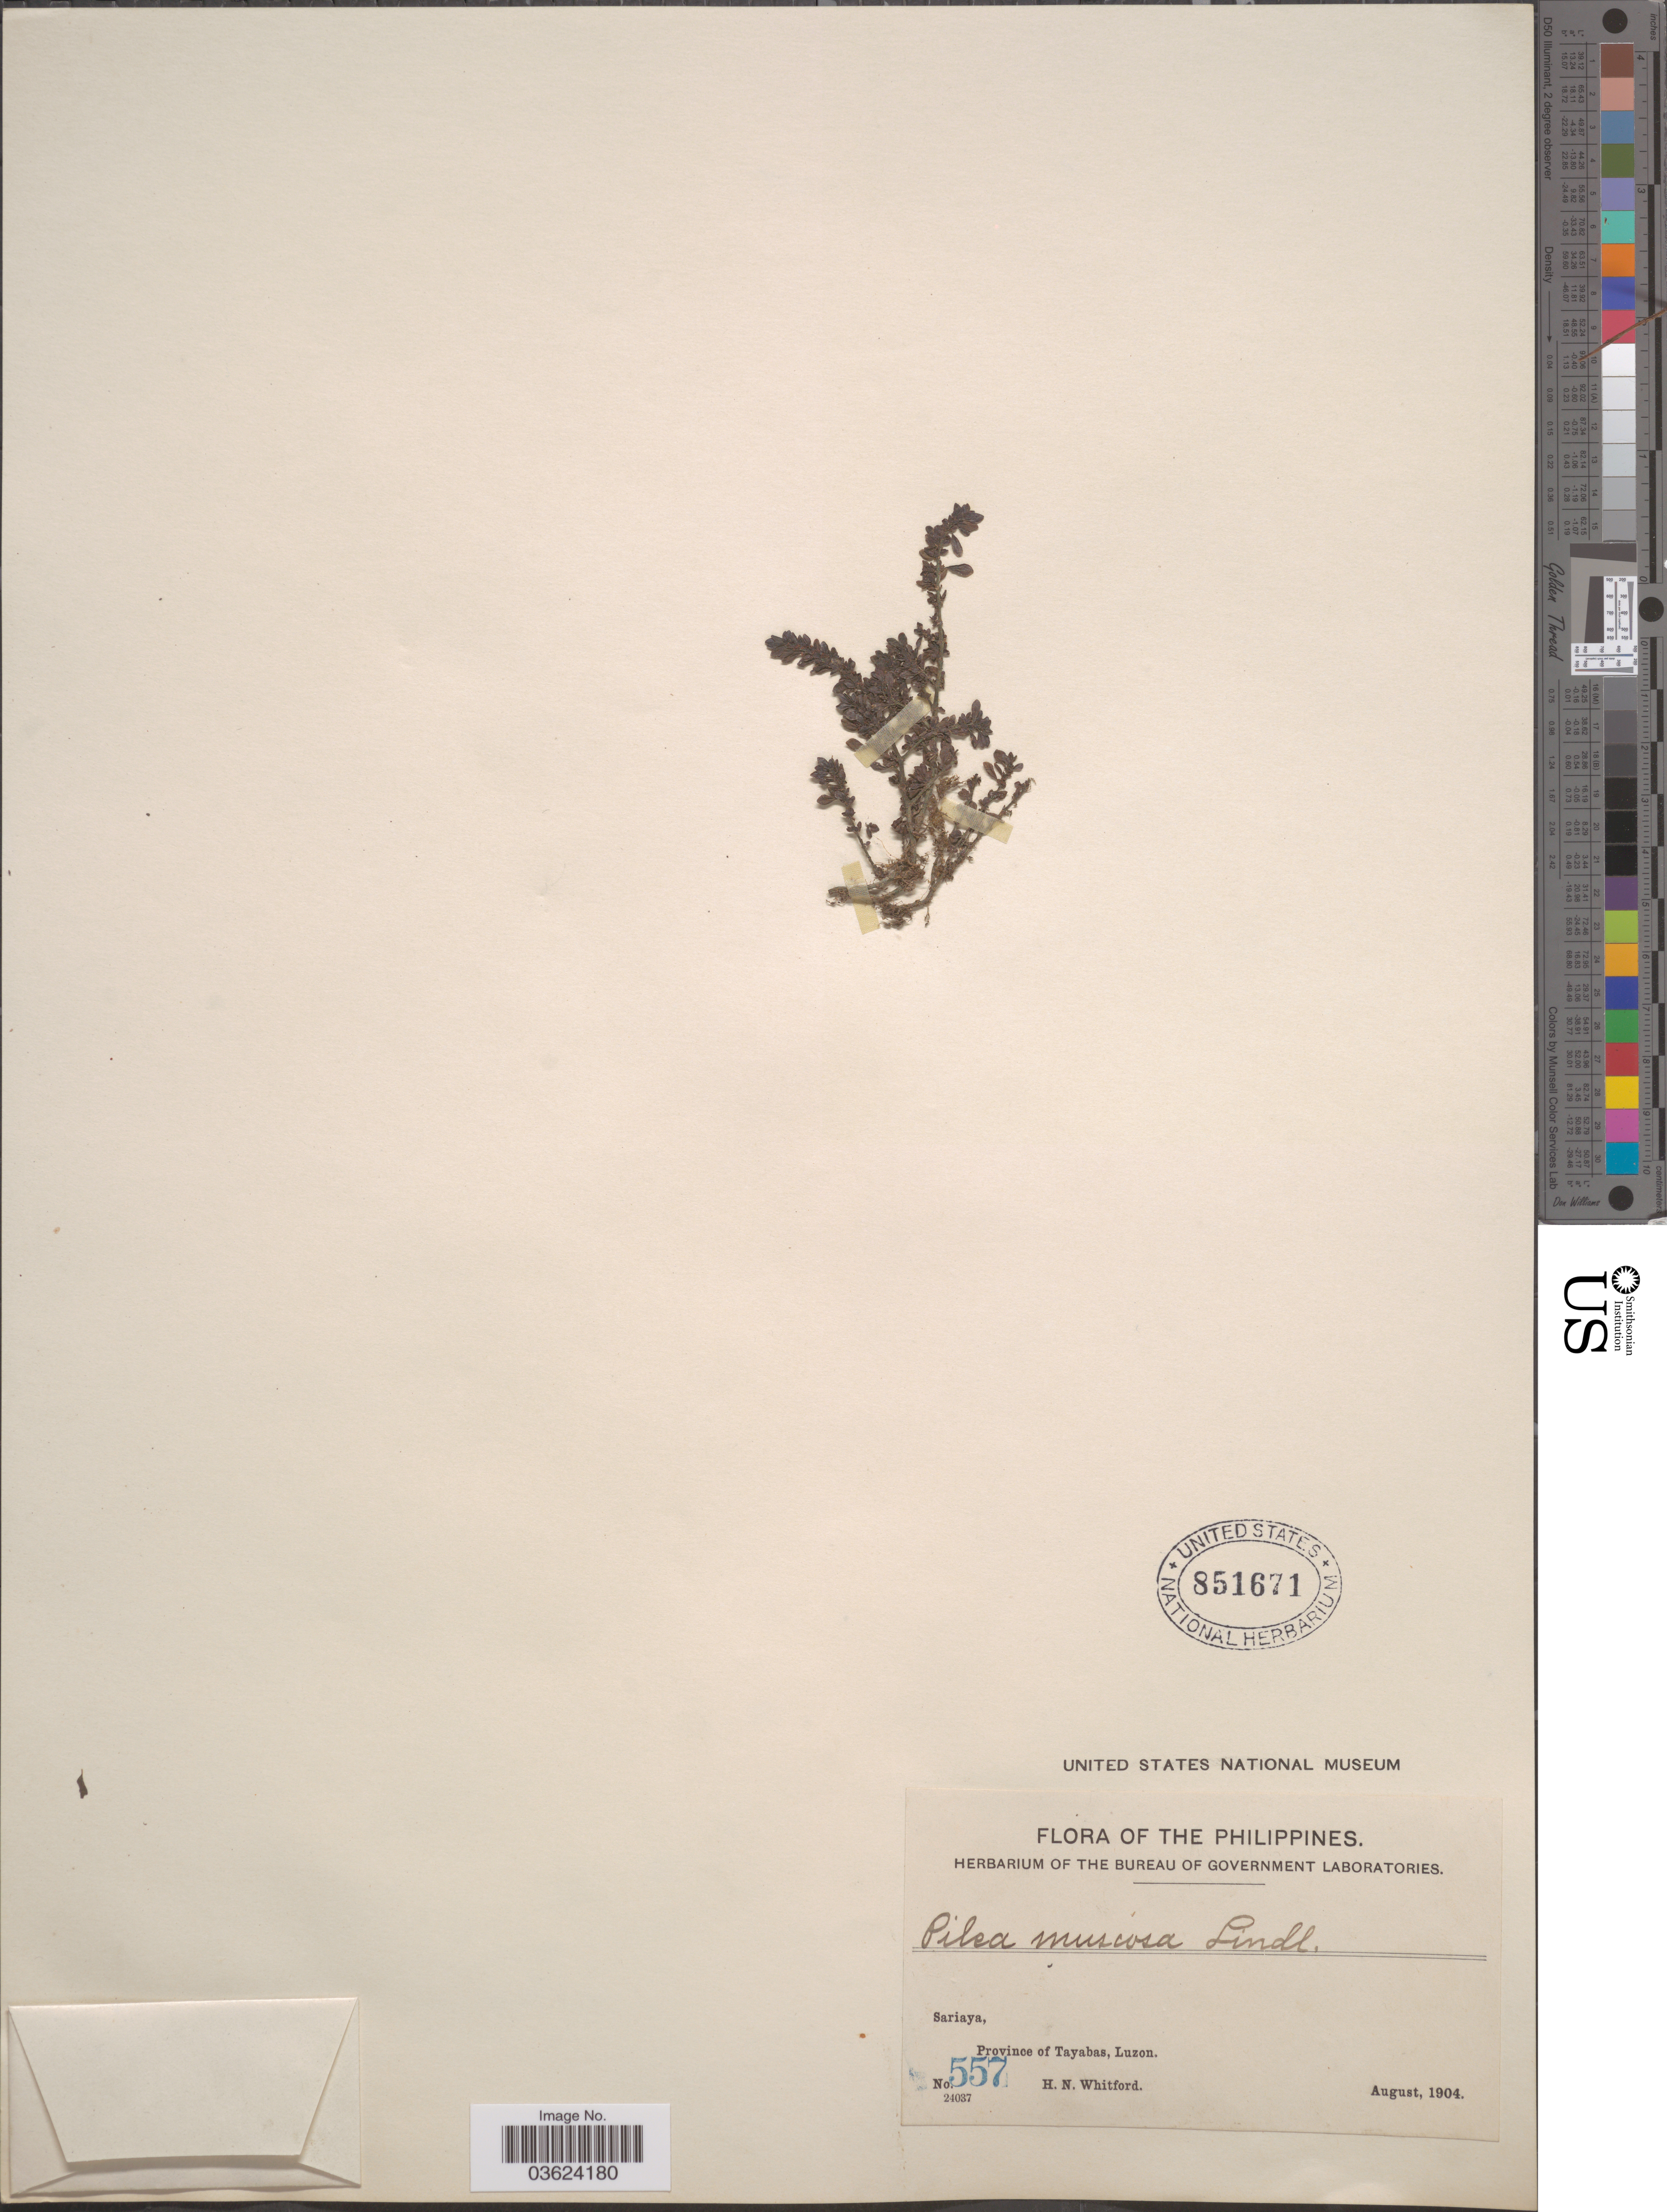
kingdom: Plantae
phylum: Tracheophyta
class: Magnoliopsida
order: Rosales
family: Urticaceae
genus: Pilea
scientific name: Pilea microphylla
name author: (L.) Liebm.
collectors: H. N. Whitford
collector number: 557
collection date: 1904-08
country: Philippines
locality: Sariaya, Province of Tayabas, Luzon.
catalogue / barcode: US 851671